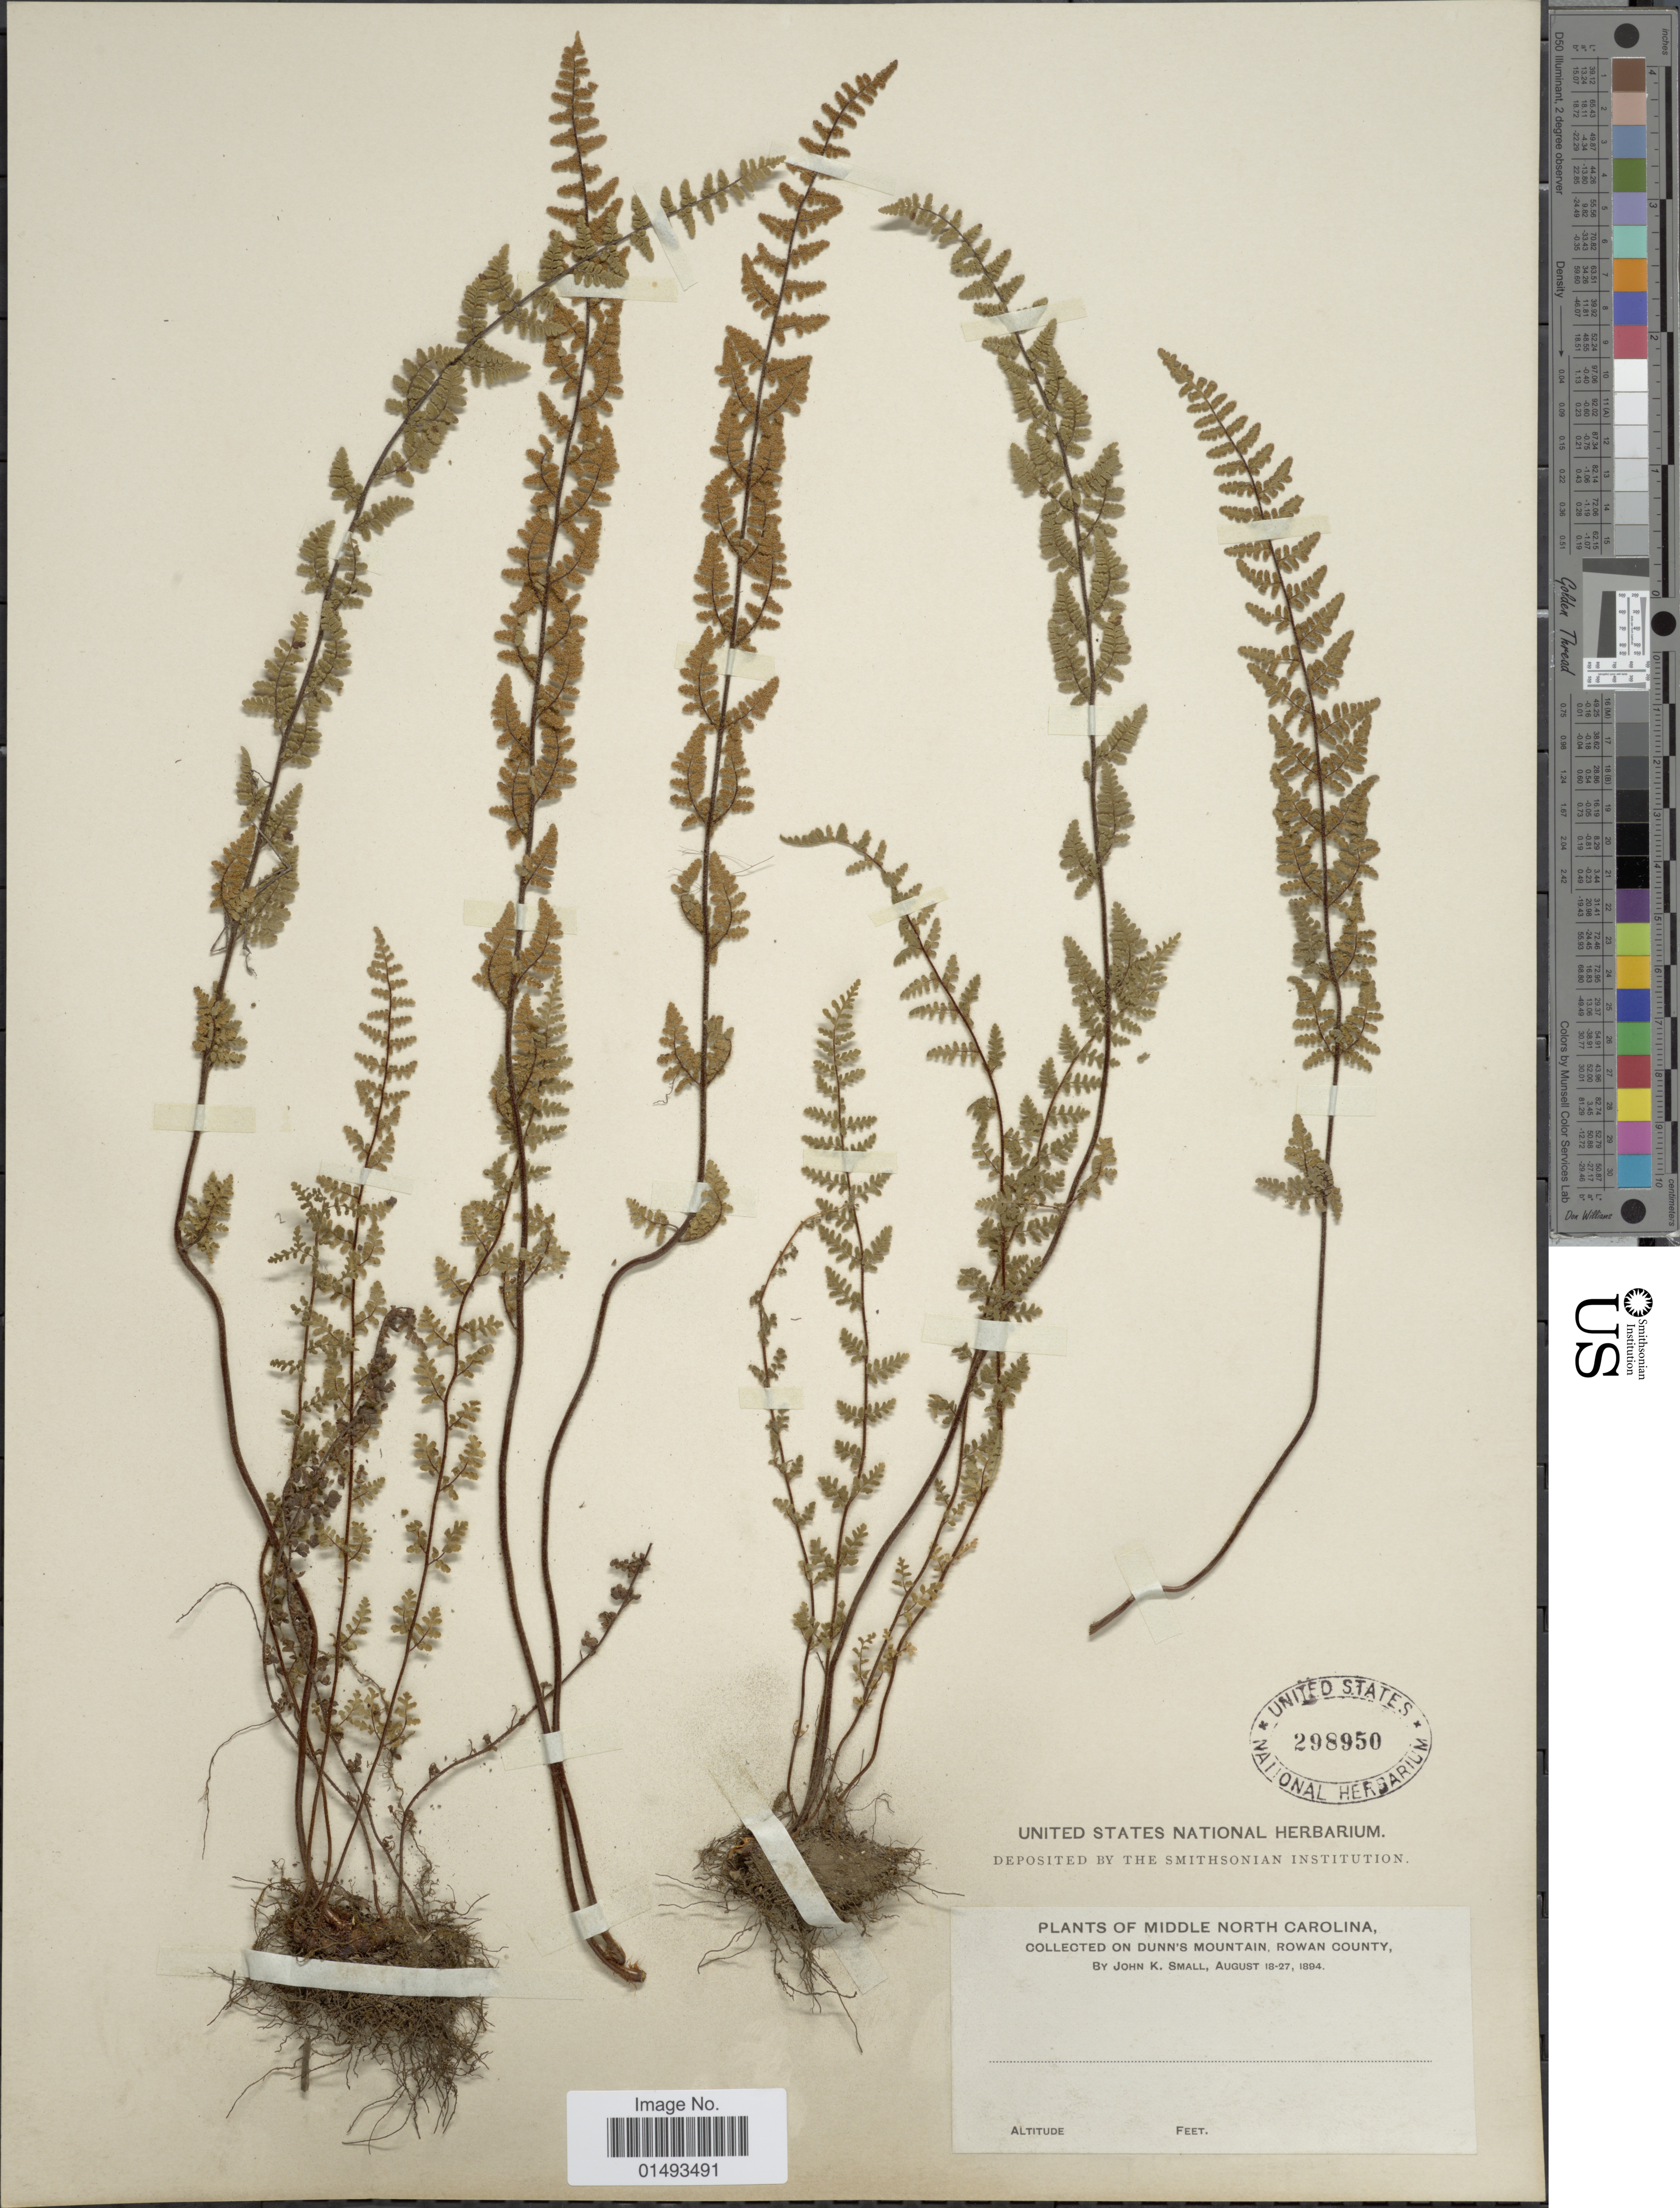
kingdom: Plantae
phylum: Tracheophyta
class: Polypodiopsida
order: Polypodiales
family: Pteridaceae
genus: Myriopteris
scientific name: Myriopteris lanosa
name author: (Michx.) Grusz & Windham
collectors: J. K. Small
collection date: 1894-08-18/1894-08-27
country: United States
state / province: North Carolina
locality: Middel North Carolina, Collected on Dunn;s Mountain, Rowan County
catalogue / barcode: US 298950